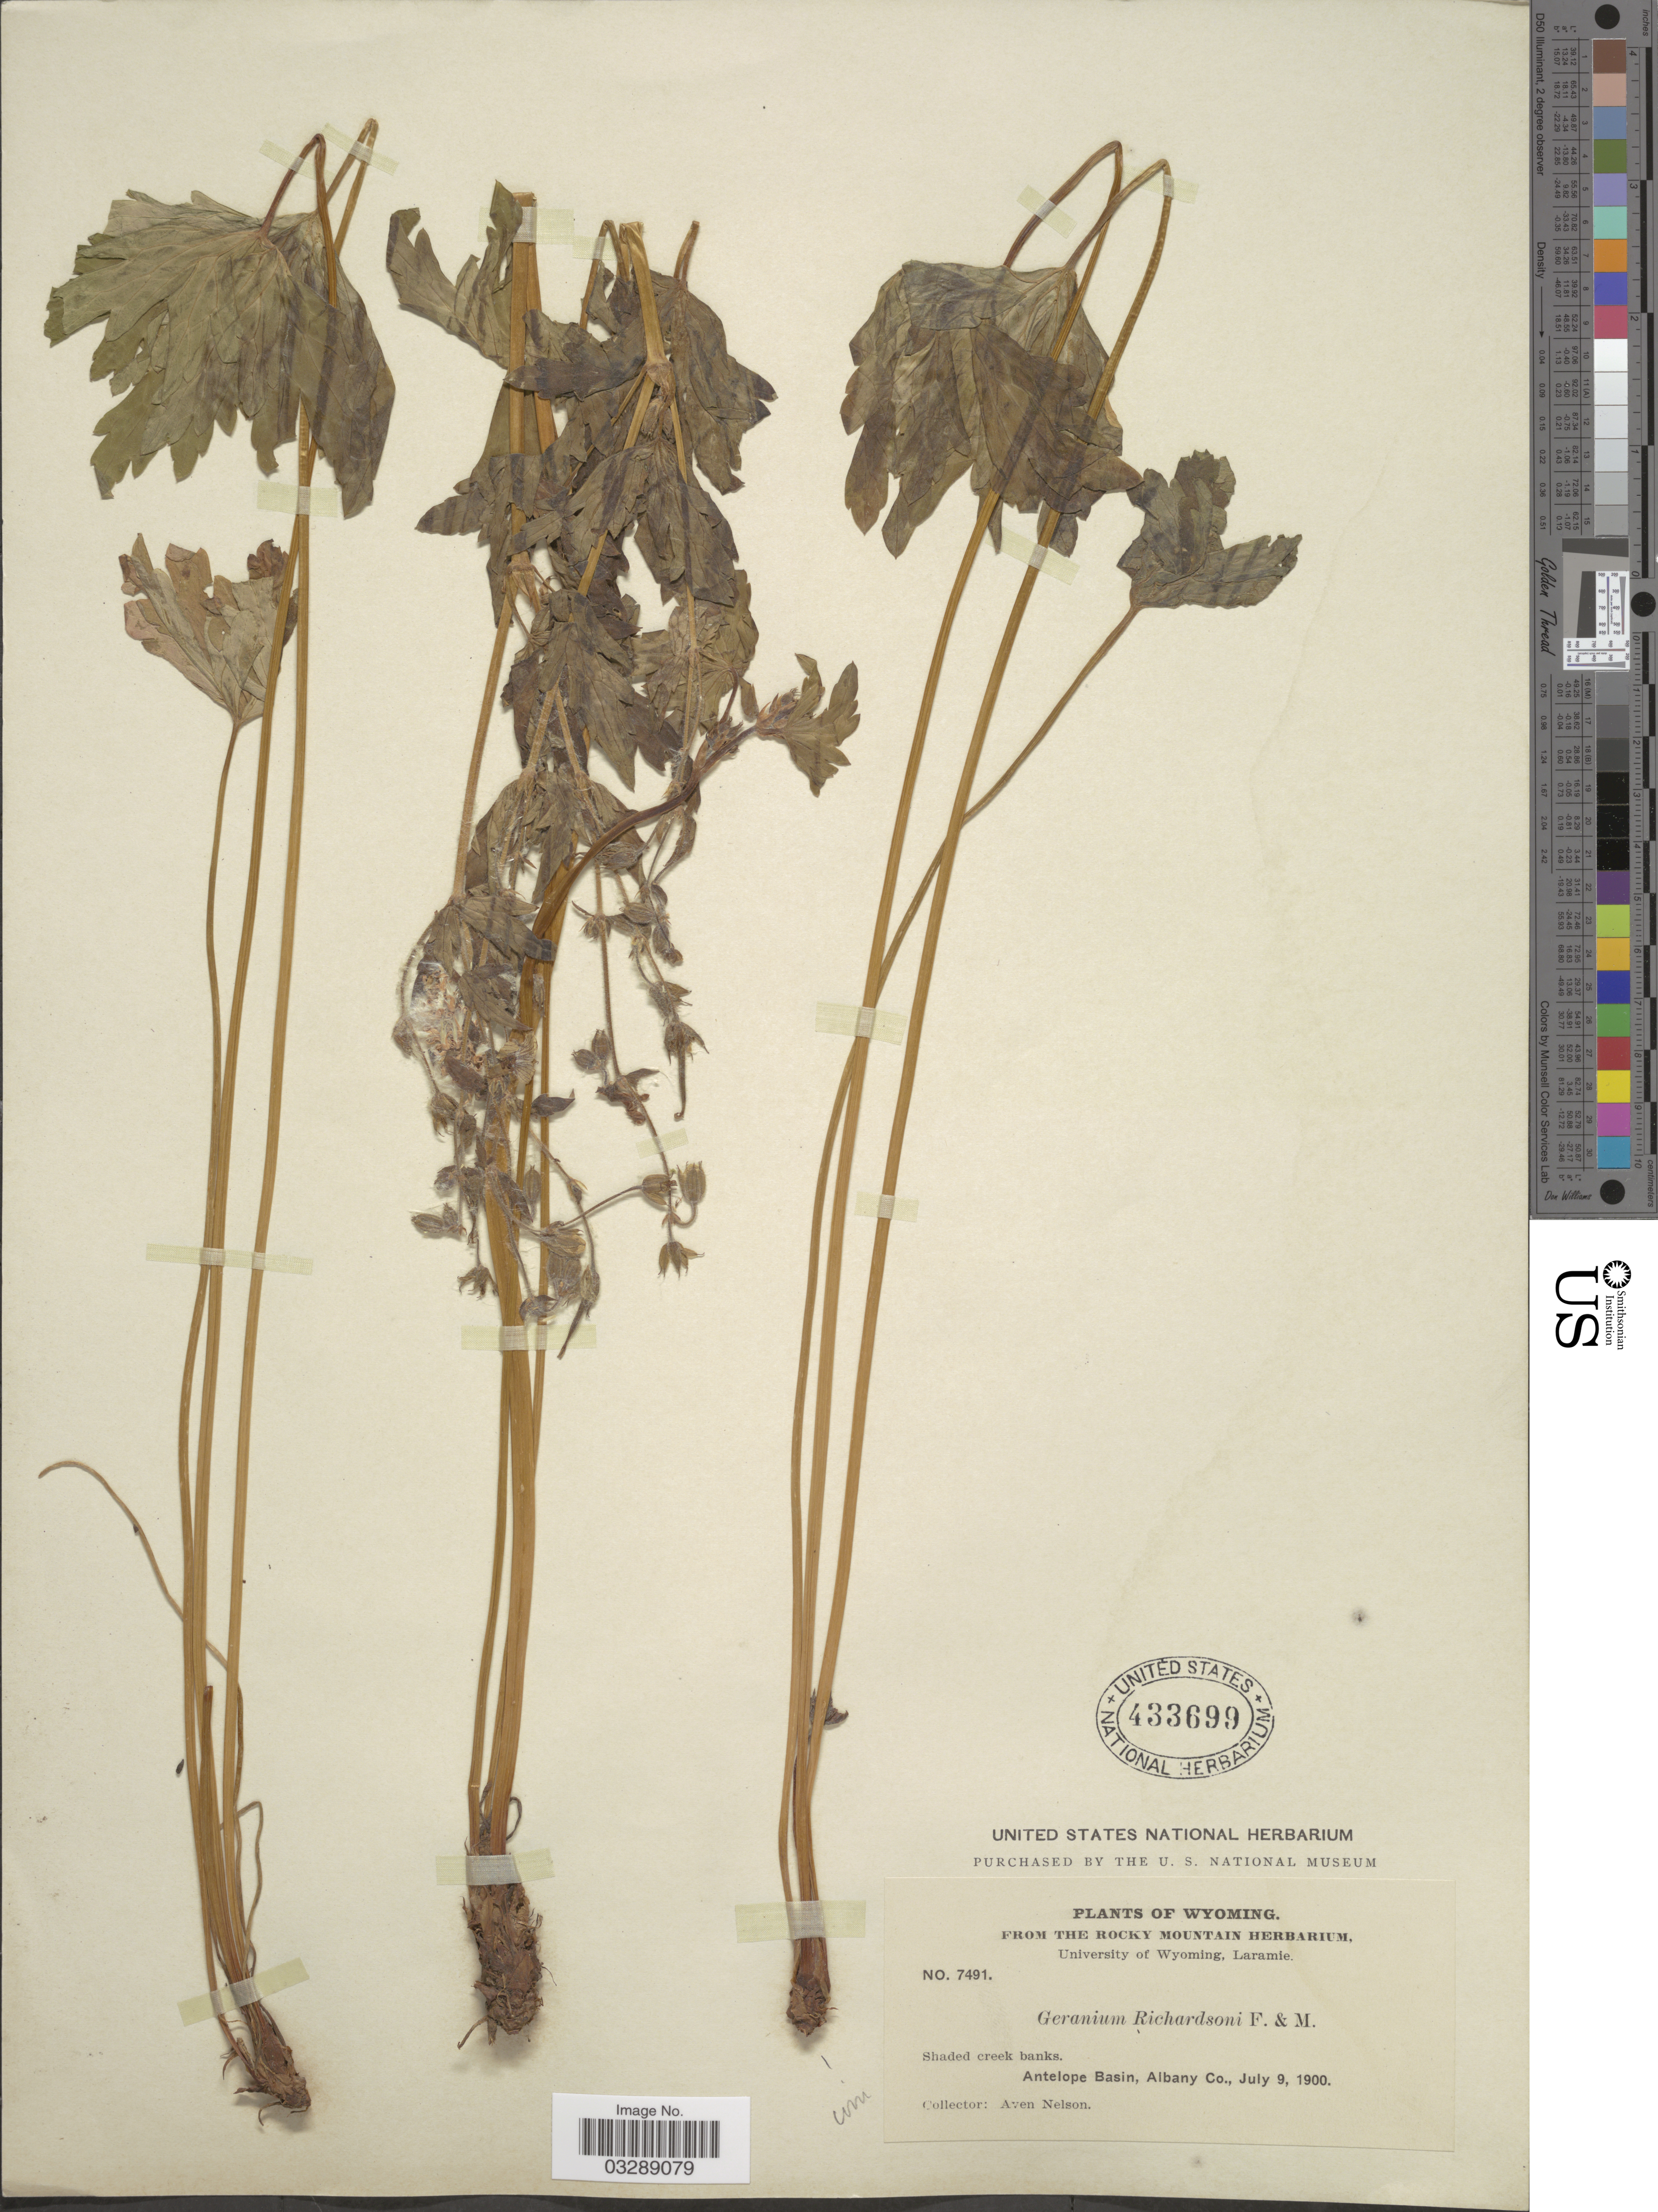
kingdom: Plantae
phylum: Tracheophyta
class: Magnoliopsida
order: Geraniales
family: Geraniaceae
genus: Geranium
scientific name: Geranium richardsonii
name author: Fisch. & Trautv.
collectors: A. Nelson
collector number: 7491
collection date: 1900-07-09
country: United States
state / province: Wyoming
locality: Antelope Basin, Albany Co.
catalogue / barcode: US 433699